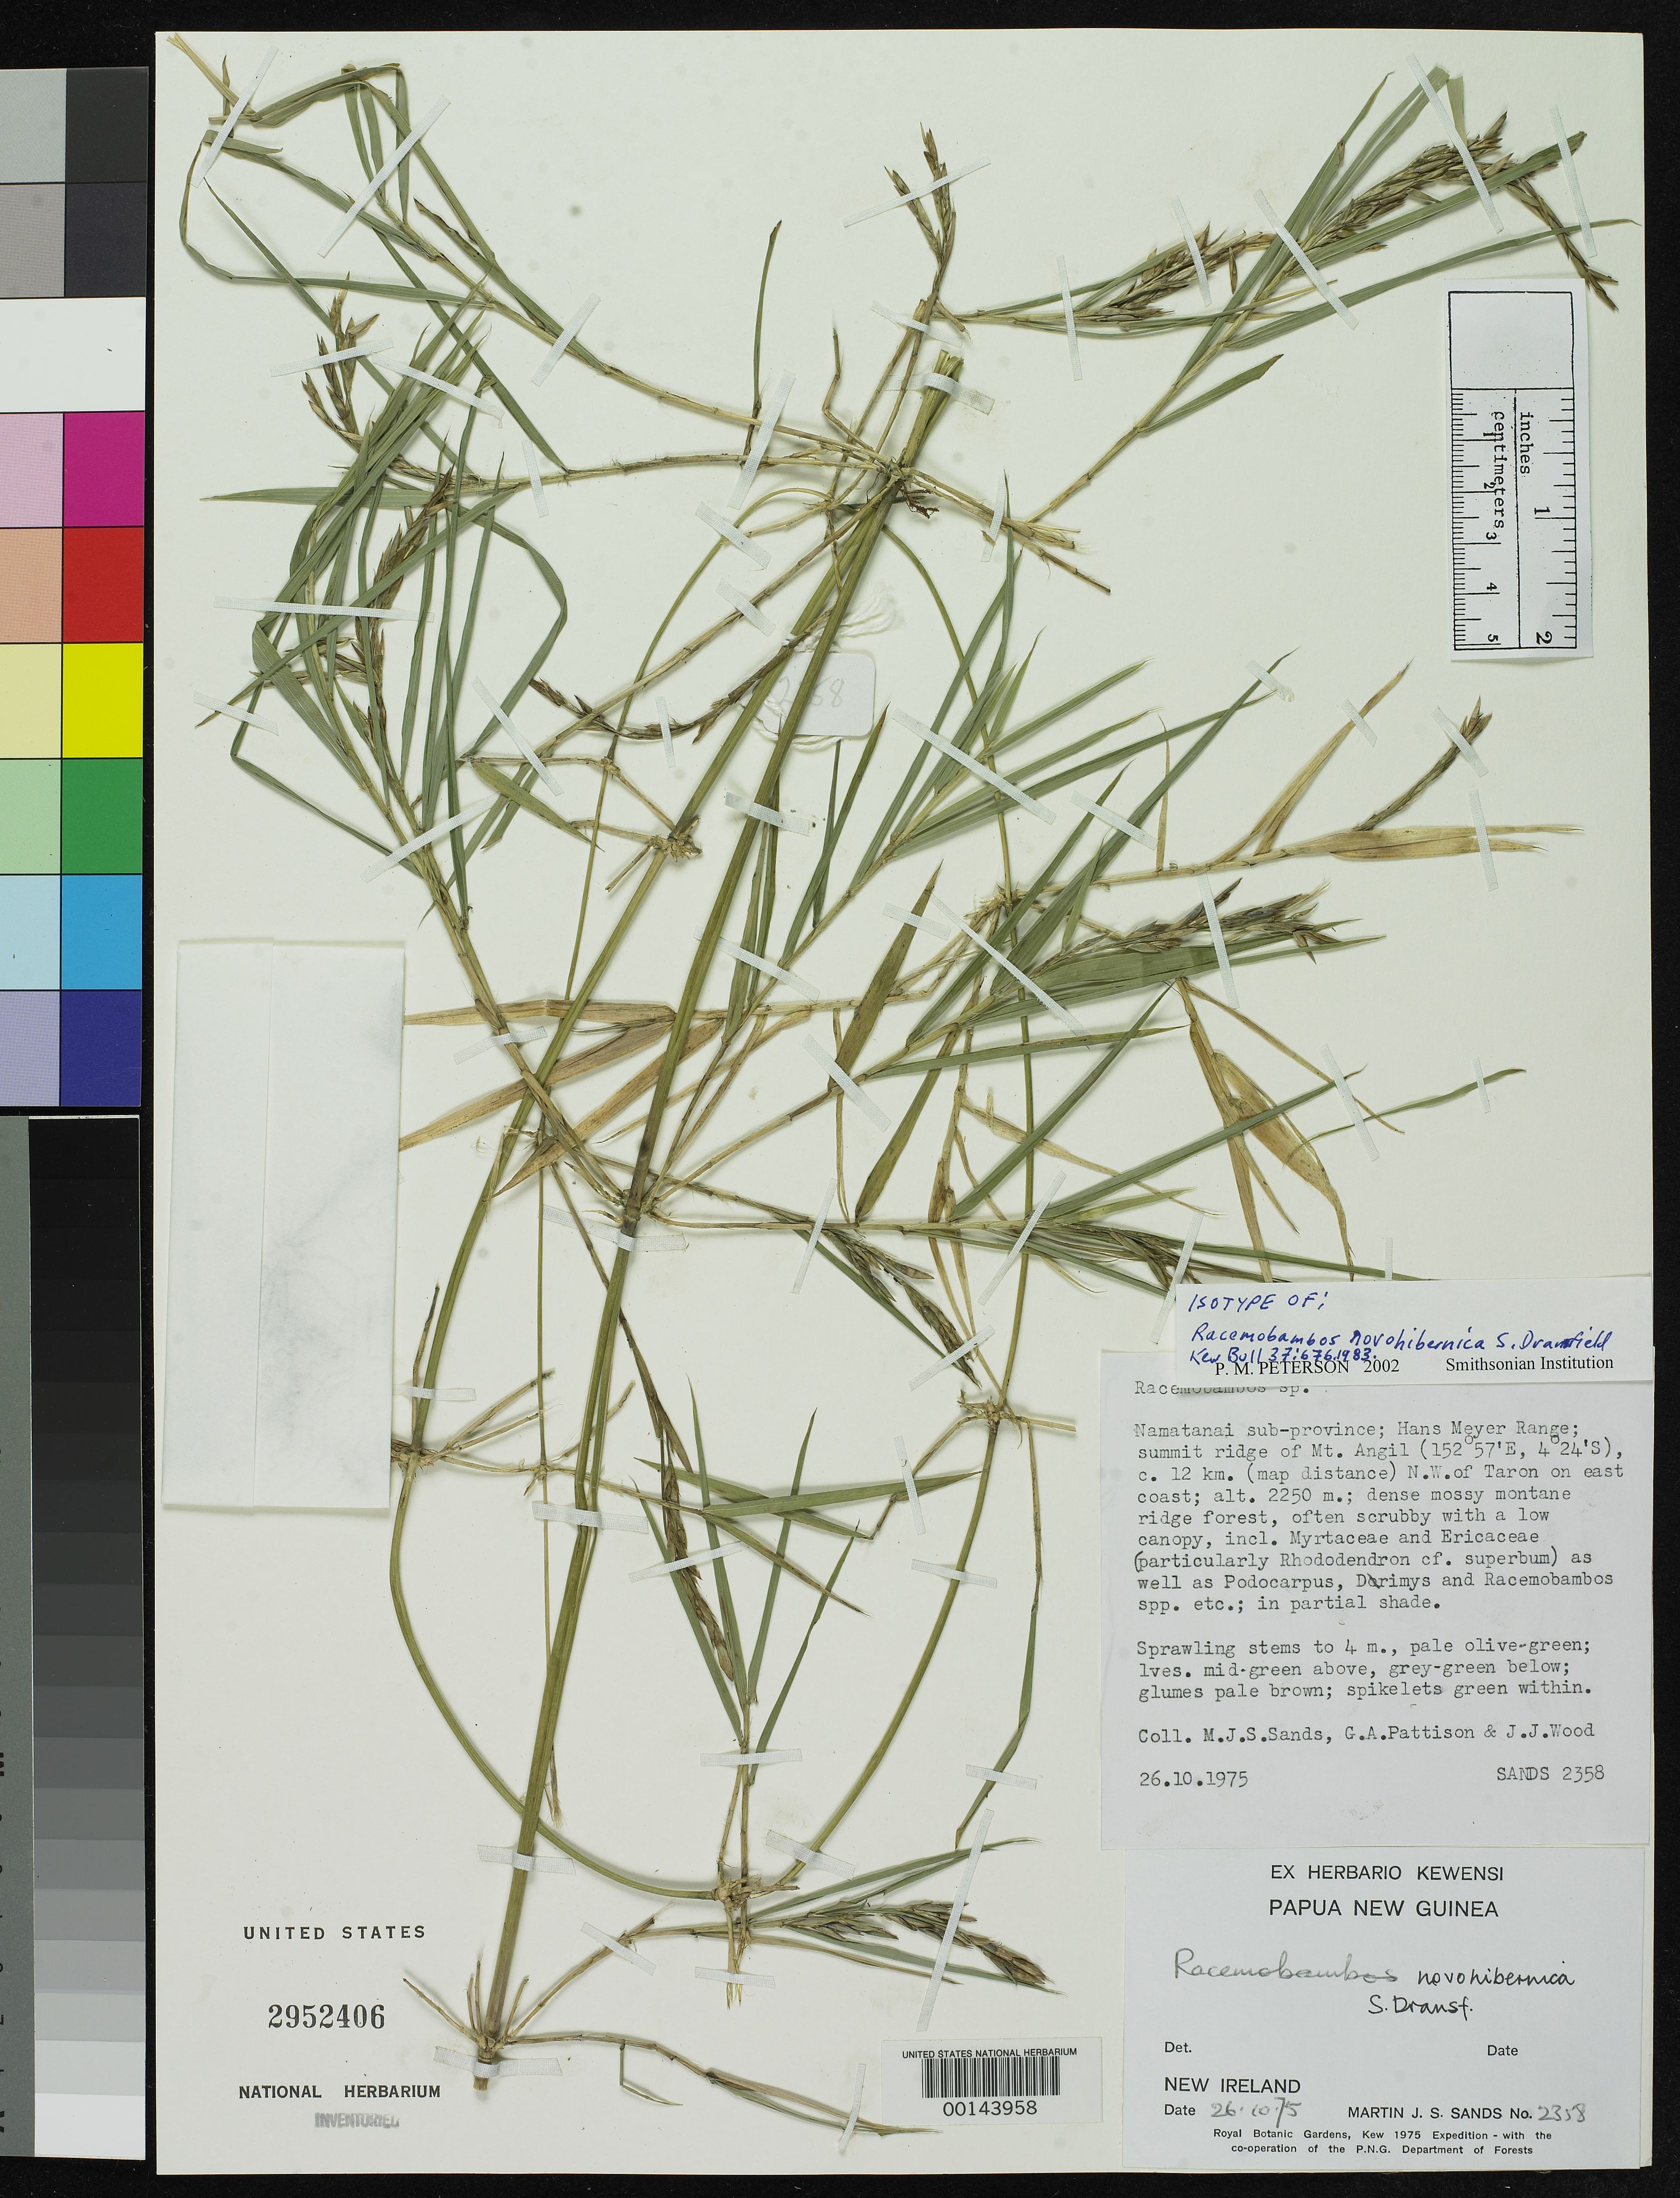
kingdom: Plantae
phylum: Tracheophyta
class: Liliopsida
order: Poales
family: Poaceae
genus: Racemobambos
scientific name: Racemobambos novohibernica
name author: S. Dransf.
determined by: Peterson, Paul M., (BOT), Smithsonian Institution - National Museum of Natural History (UNITED STATES)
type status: Isotype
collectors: M. Sands, G. Pattison & J. Wood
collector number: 2358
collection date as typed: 26 Oct 1975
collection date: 1975-10-26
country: Papua New Guinea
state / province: New Ireland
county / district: Namatanai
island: New Ireland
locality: Hans Meyer Range; summit ridge of Mt. Angil, c. 12 km (map distance) N.W. of Taron on east coast.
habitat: Dense mossy montane ridge forest, often scrubby with a low canopy… in partial shade.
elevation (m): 2250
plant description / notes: Holotype at K.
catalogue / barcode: US 2952406